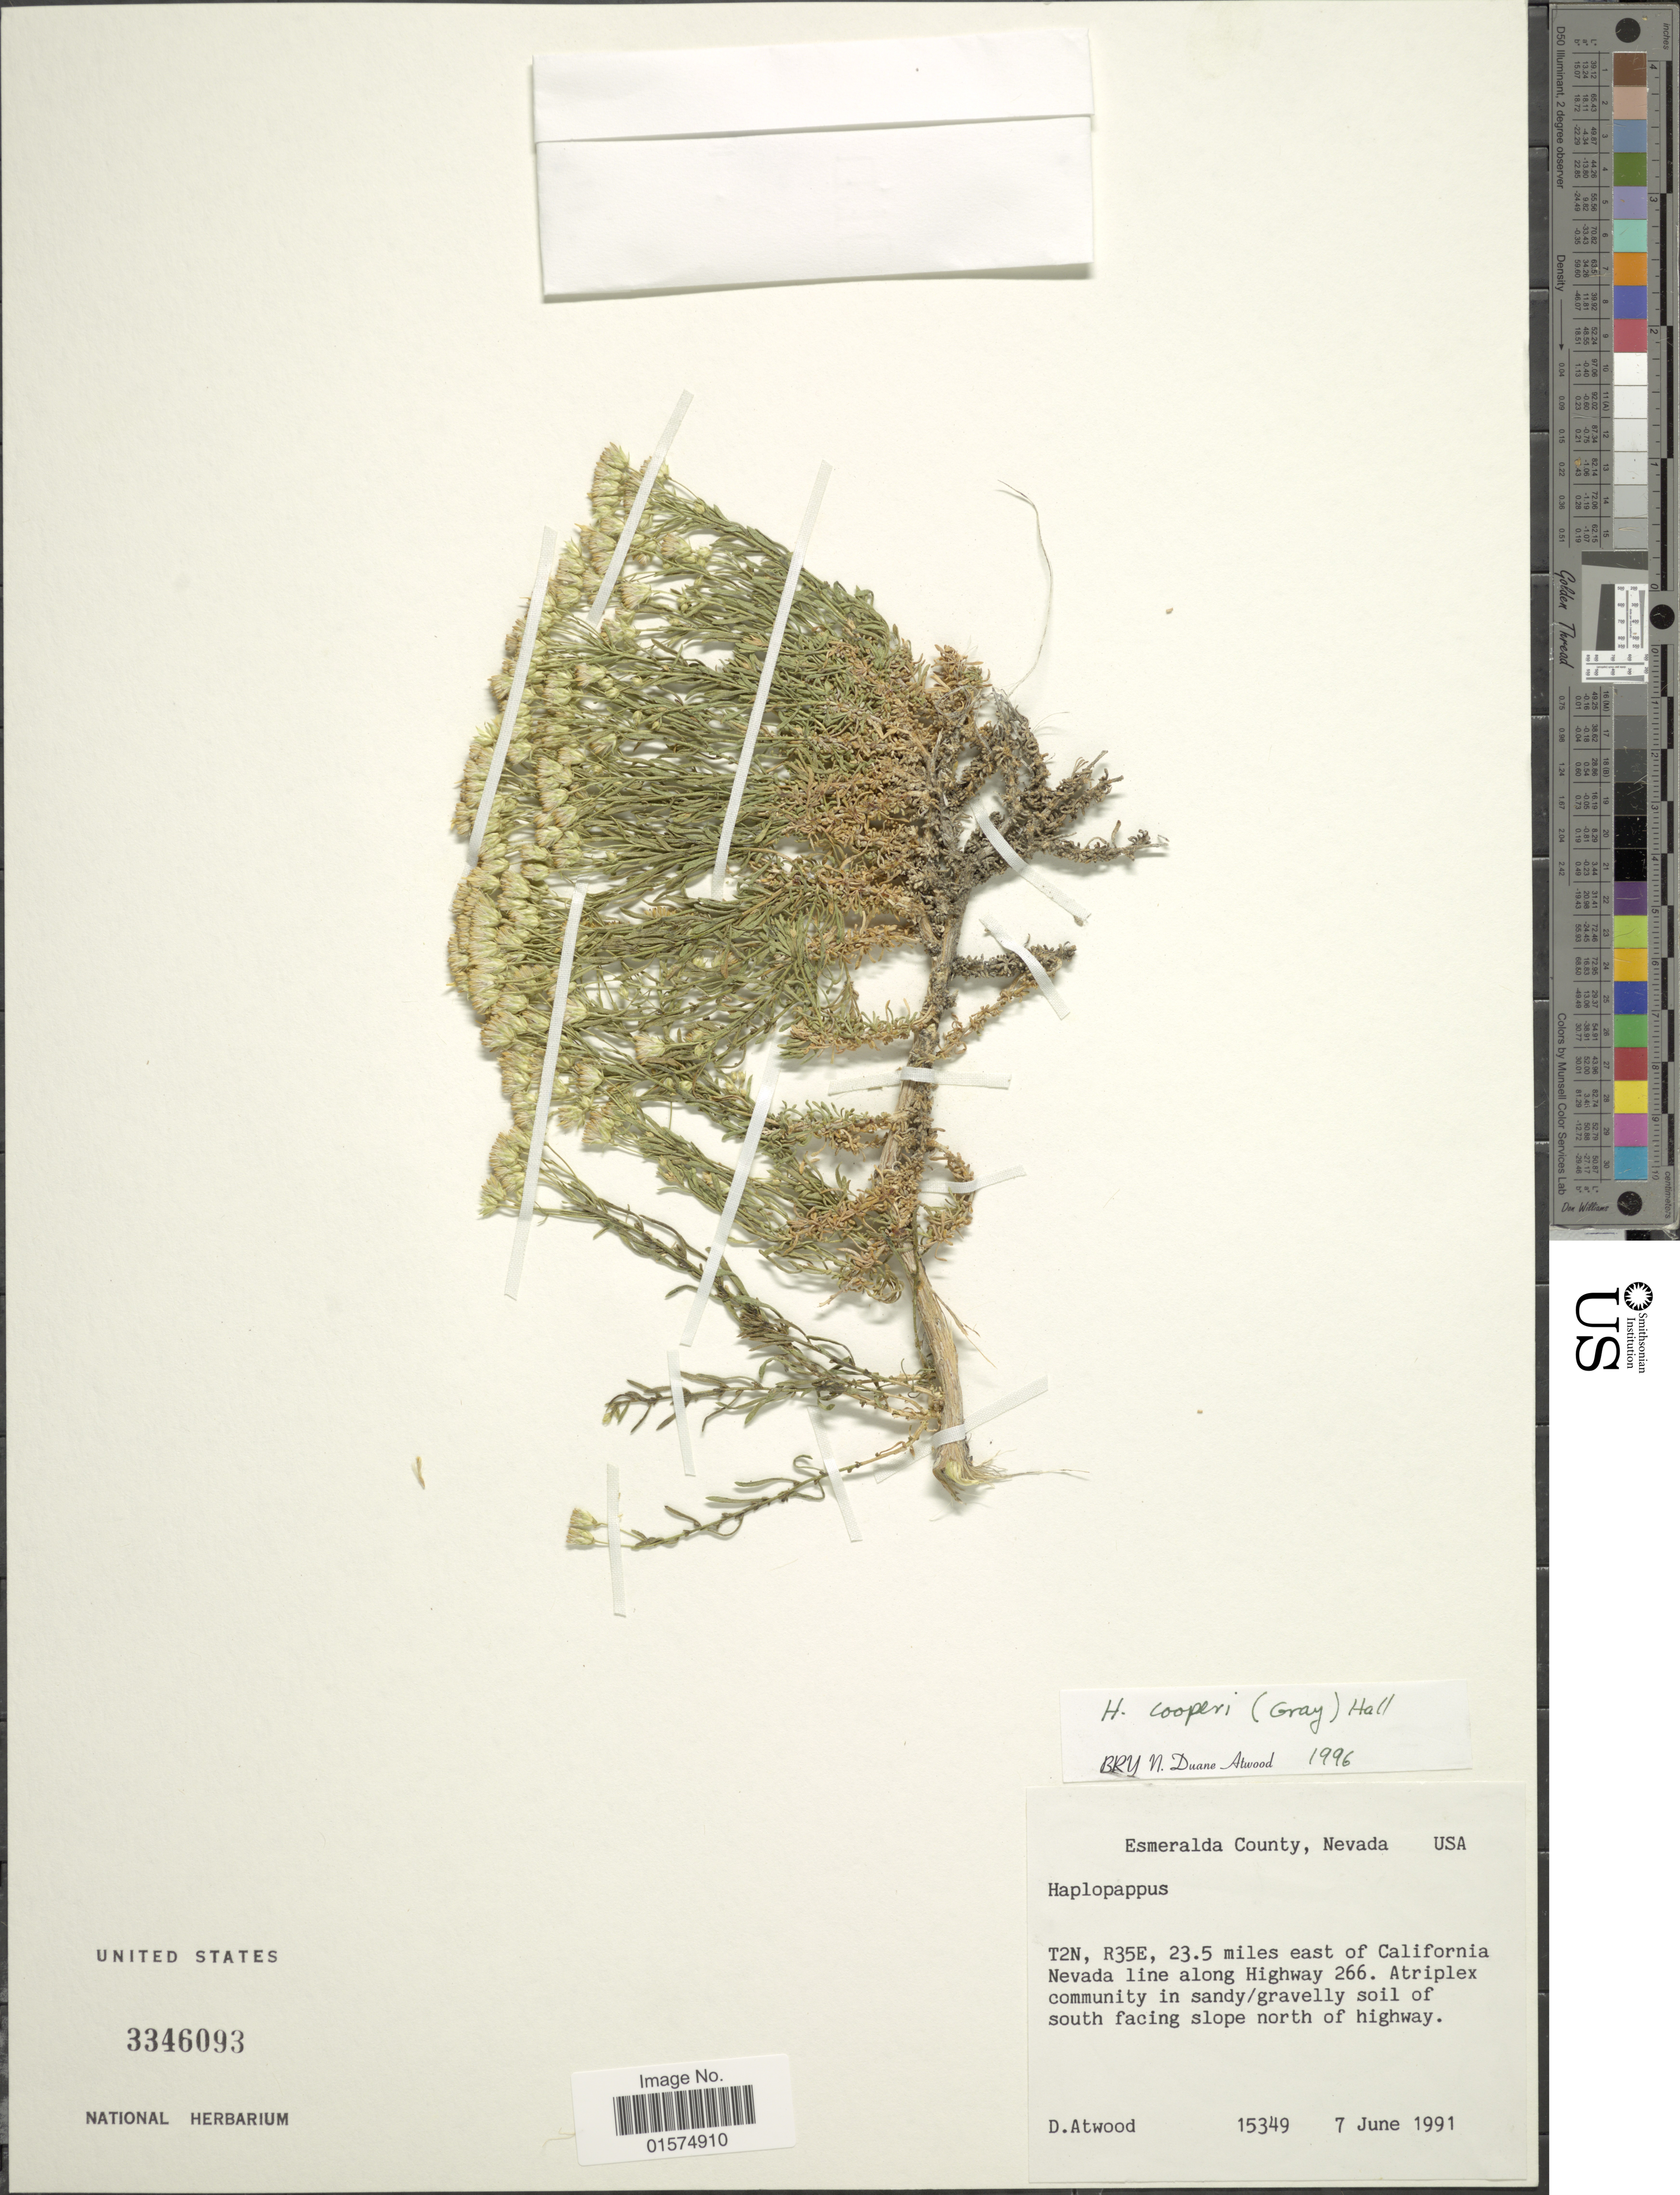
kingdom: Plantae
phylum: Tracheophyta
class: Magnoliopsida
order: Asterales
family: Asteraceae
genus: Ericameria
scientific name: Ericameria cooperi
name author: (A. Gray) Hall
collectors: D. Atwood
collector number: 15349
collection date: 1991-06-07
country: United States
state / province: Nevada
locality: Esmeralda County. T2N, R35E, 23.5 miles east of California Nevada line along Highway 266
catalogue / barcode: US 3346093